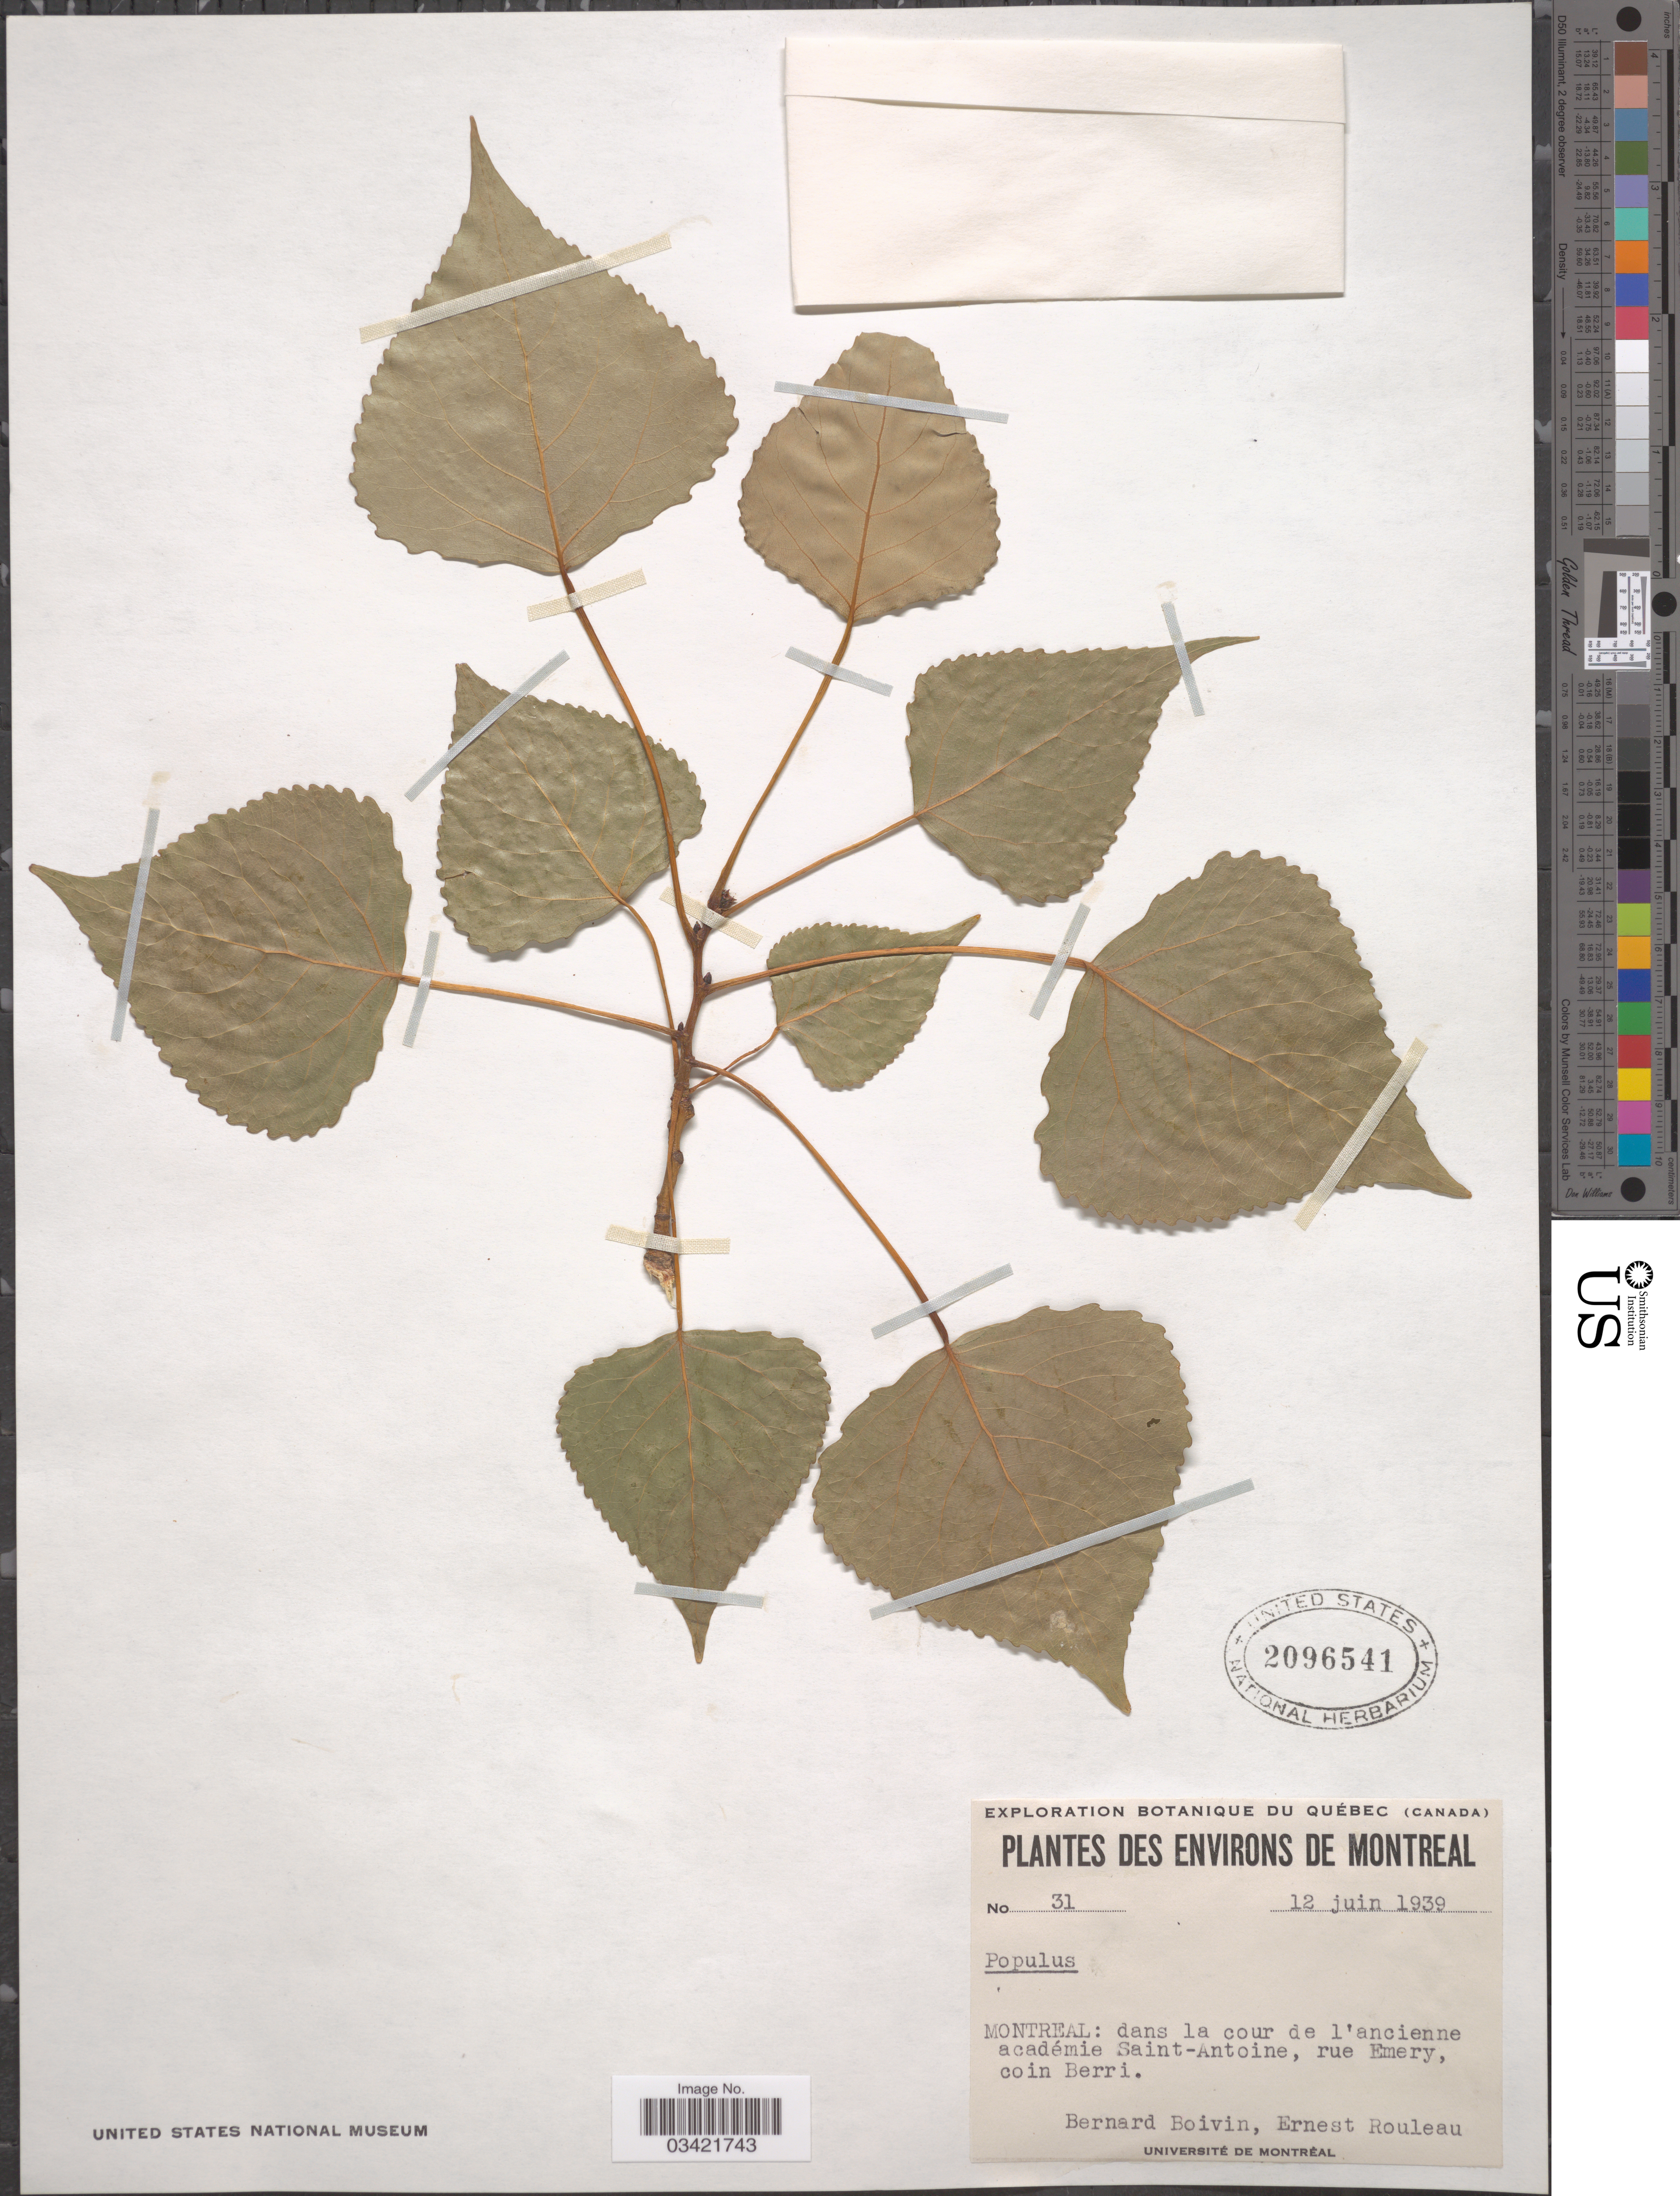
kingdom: Plantae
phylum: Tracheophyta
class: Magnoliopsida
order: Malpighiales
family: Salicaceae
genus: Populus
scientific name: Populus canadensis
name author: Moench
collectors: J. R. B. Boivin & E. Rouleau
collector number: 31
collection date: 1939-06-12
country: Canada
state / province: Quebec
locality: Environs de Montreal: dans la cour de l'ancienne académie Saint-Antoine, rue Emery, coin Berri.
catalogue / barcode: US 2096541